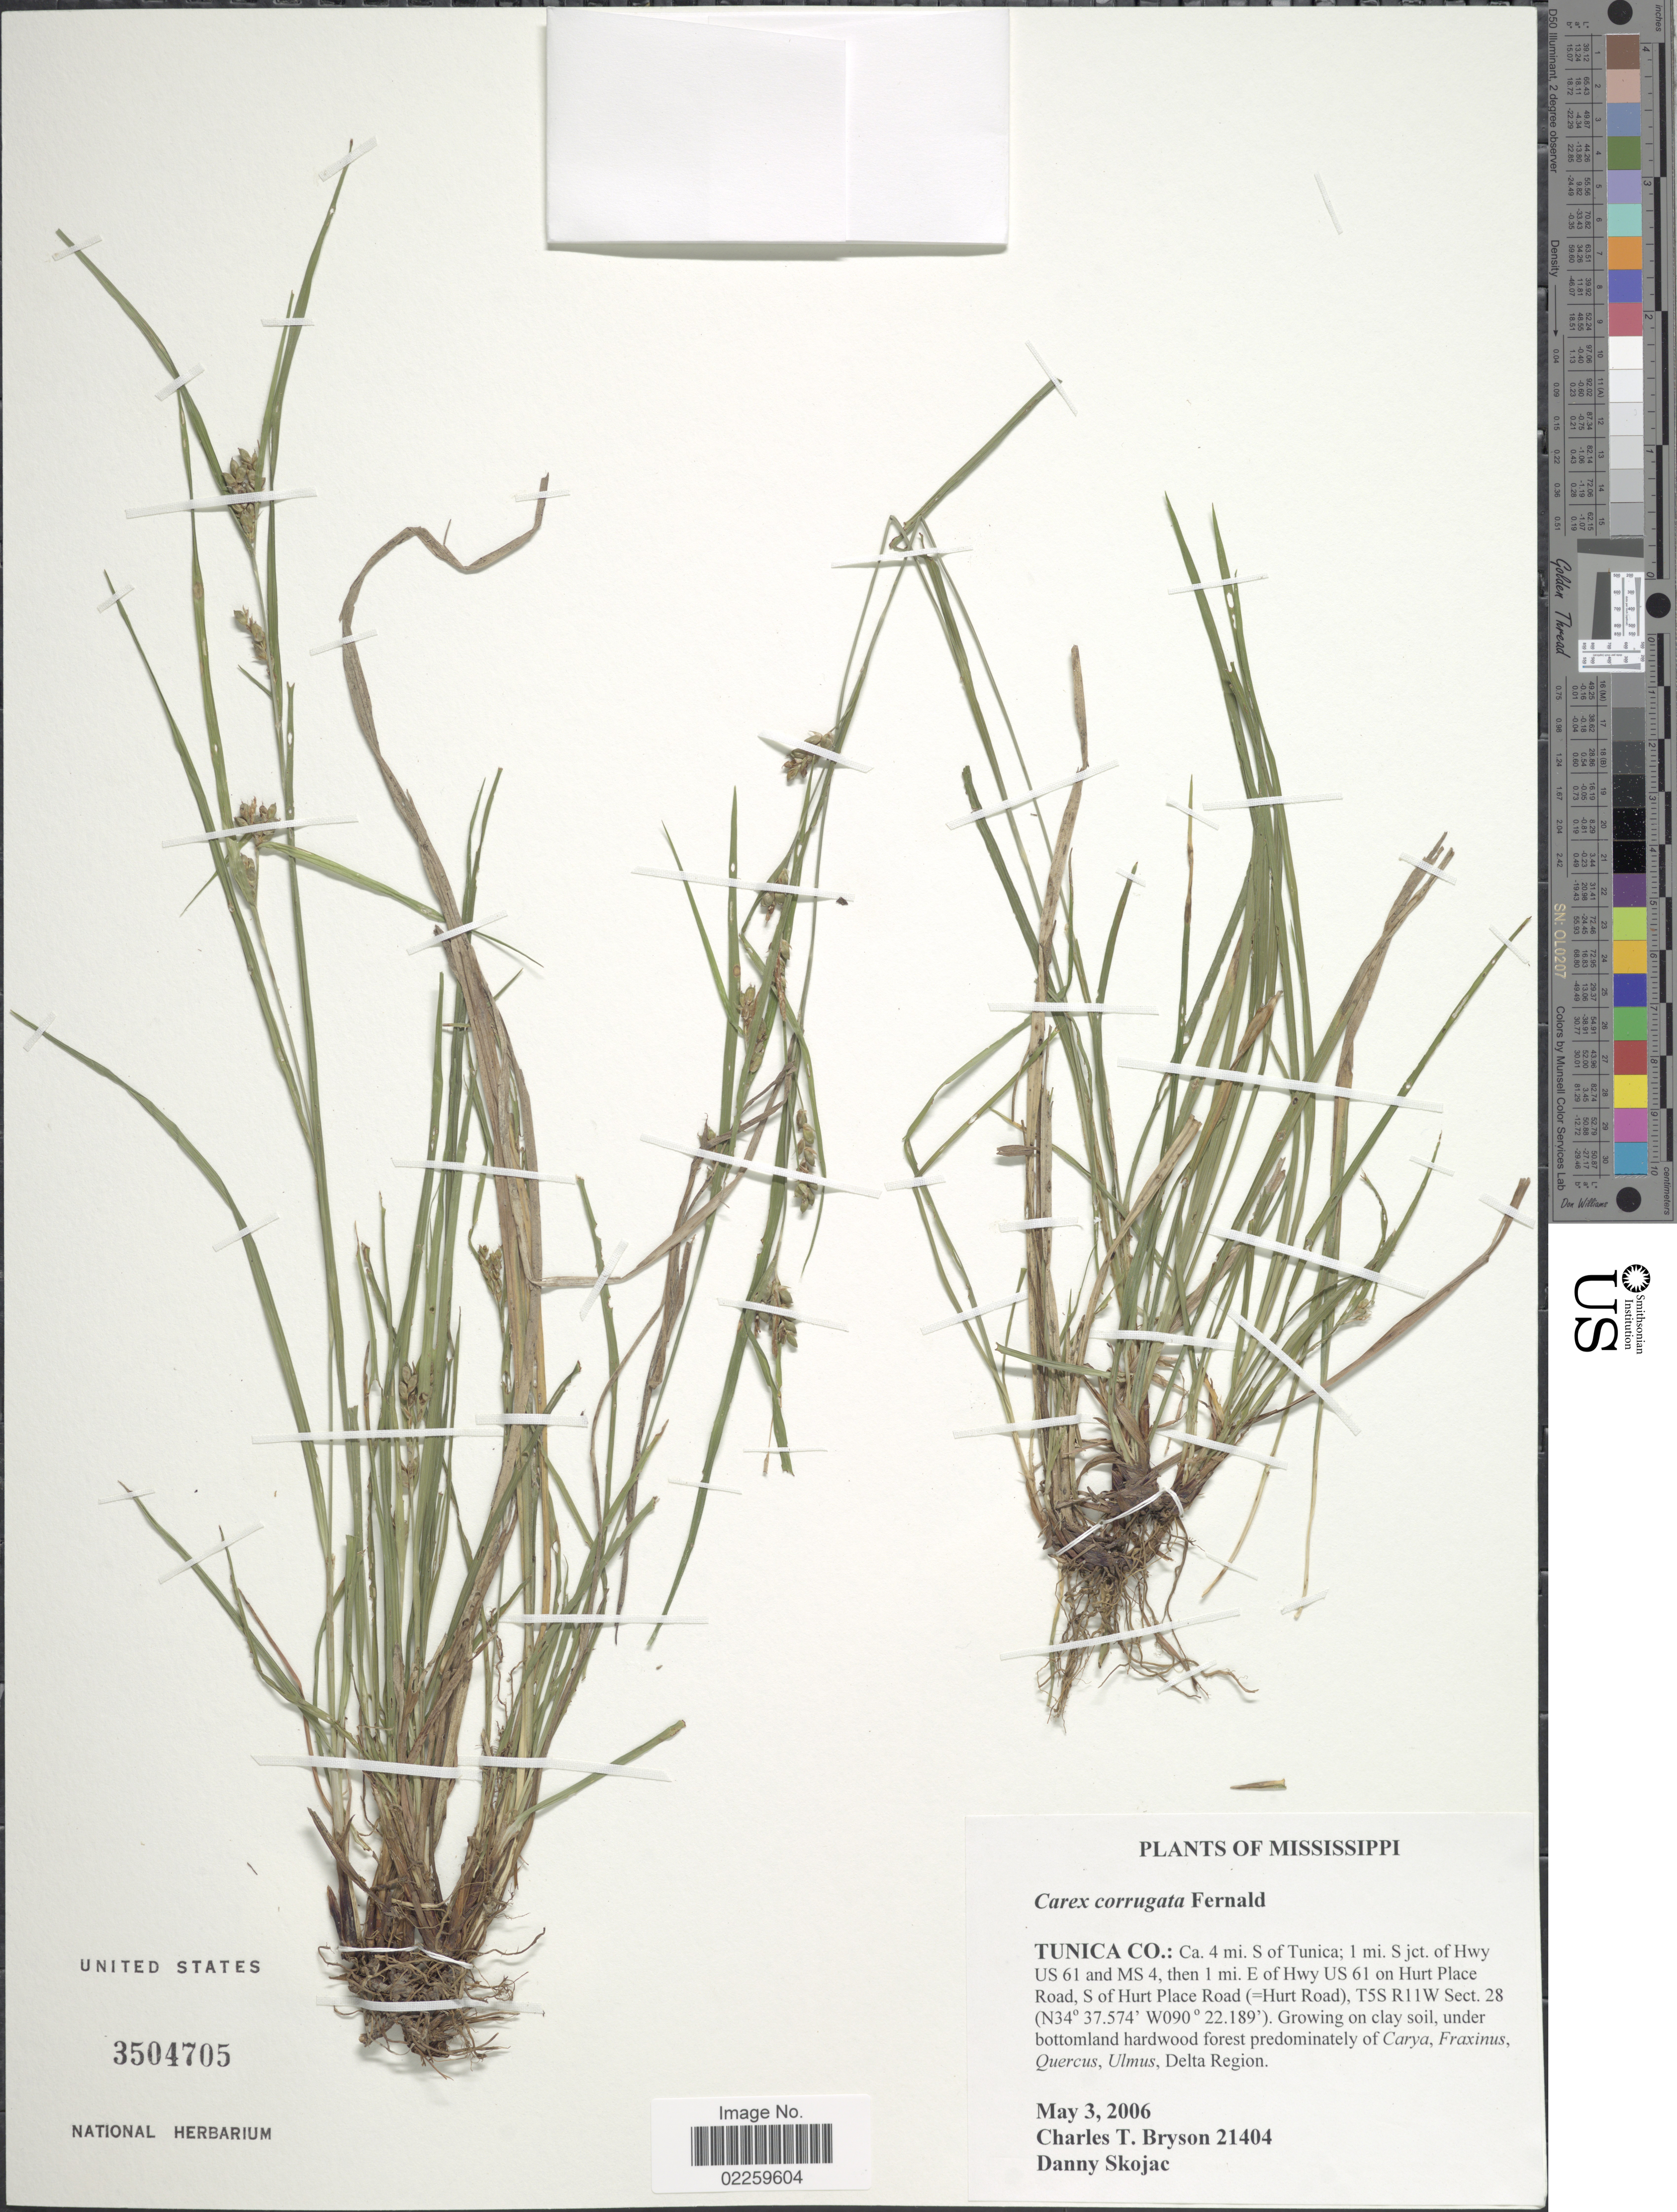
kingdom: Plantae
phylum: Tracheophyta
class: Liliopsida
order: Poales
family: Cyperaceae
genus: Carex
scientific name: Carex corrugata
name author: Fernald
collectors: C. Bryson & D. Skojac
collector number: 21404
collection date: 2006-05-03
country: United States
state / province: Mississippi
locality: Tunica Co.: Ca. 4 mi. S of Tunica; 1 mi S jct of Hwy US 61 and MS 4, then 1 mi. E of Hwy US61 on Hurt Place Road, S of Hurt Place Road (=Hurt Road), T5S R11W Sect. 28.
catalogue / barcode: US 3504705